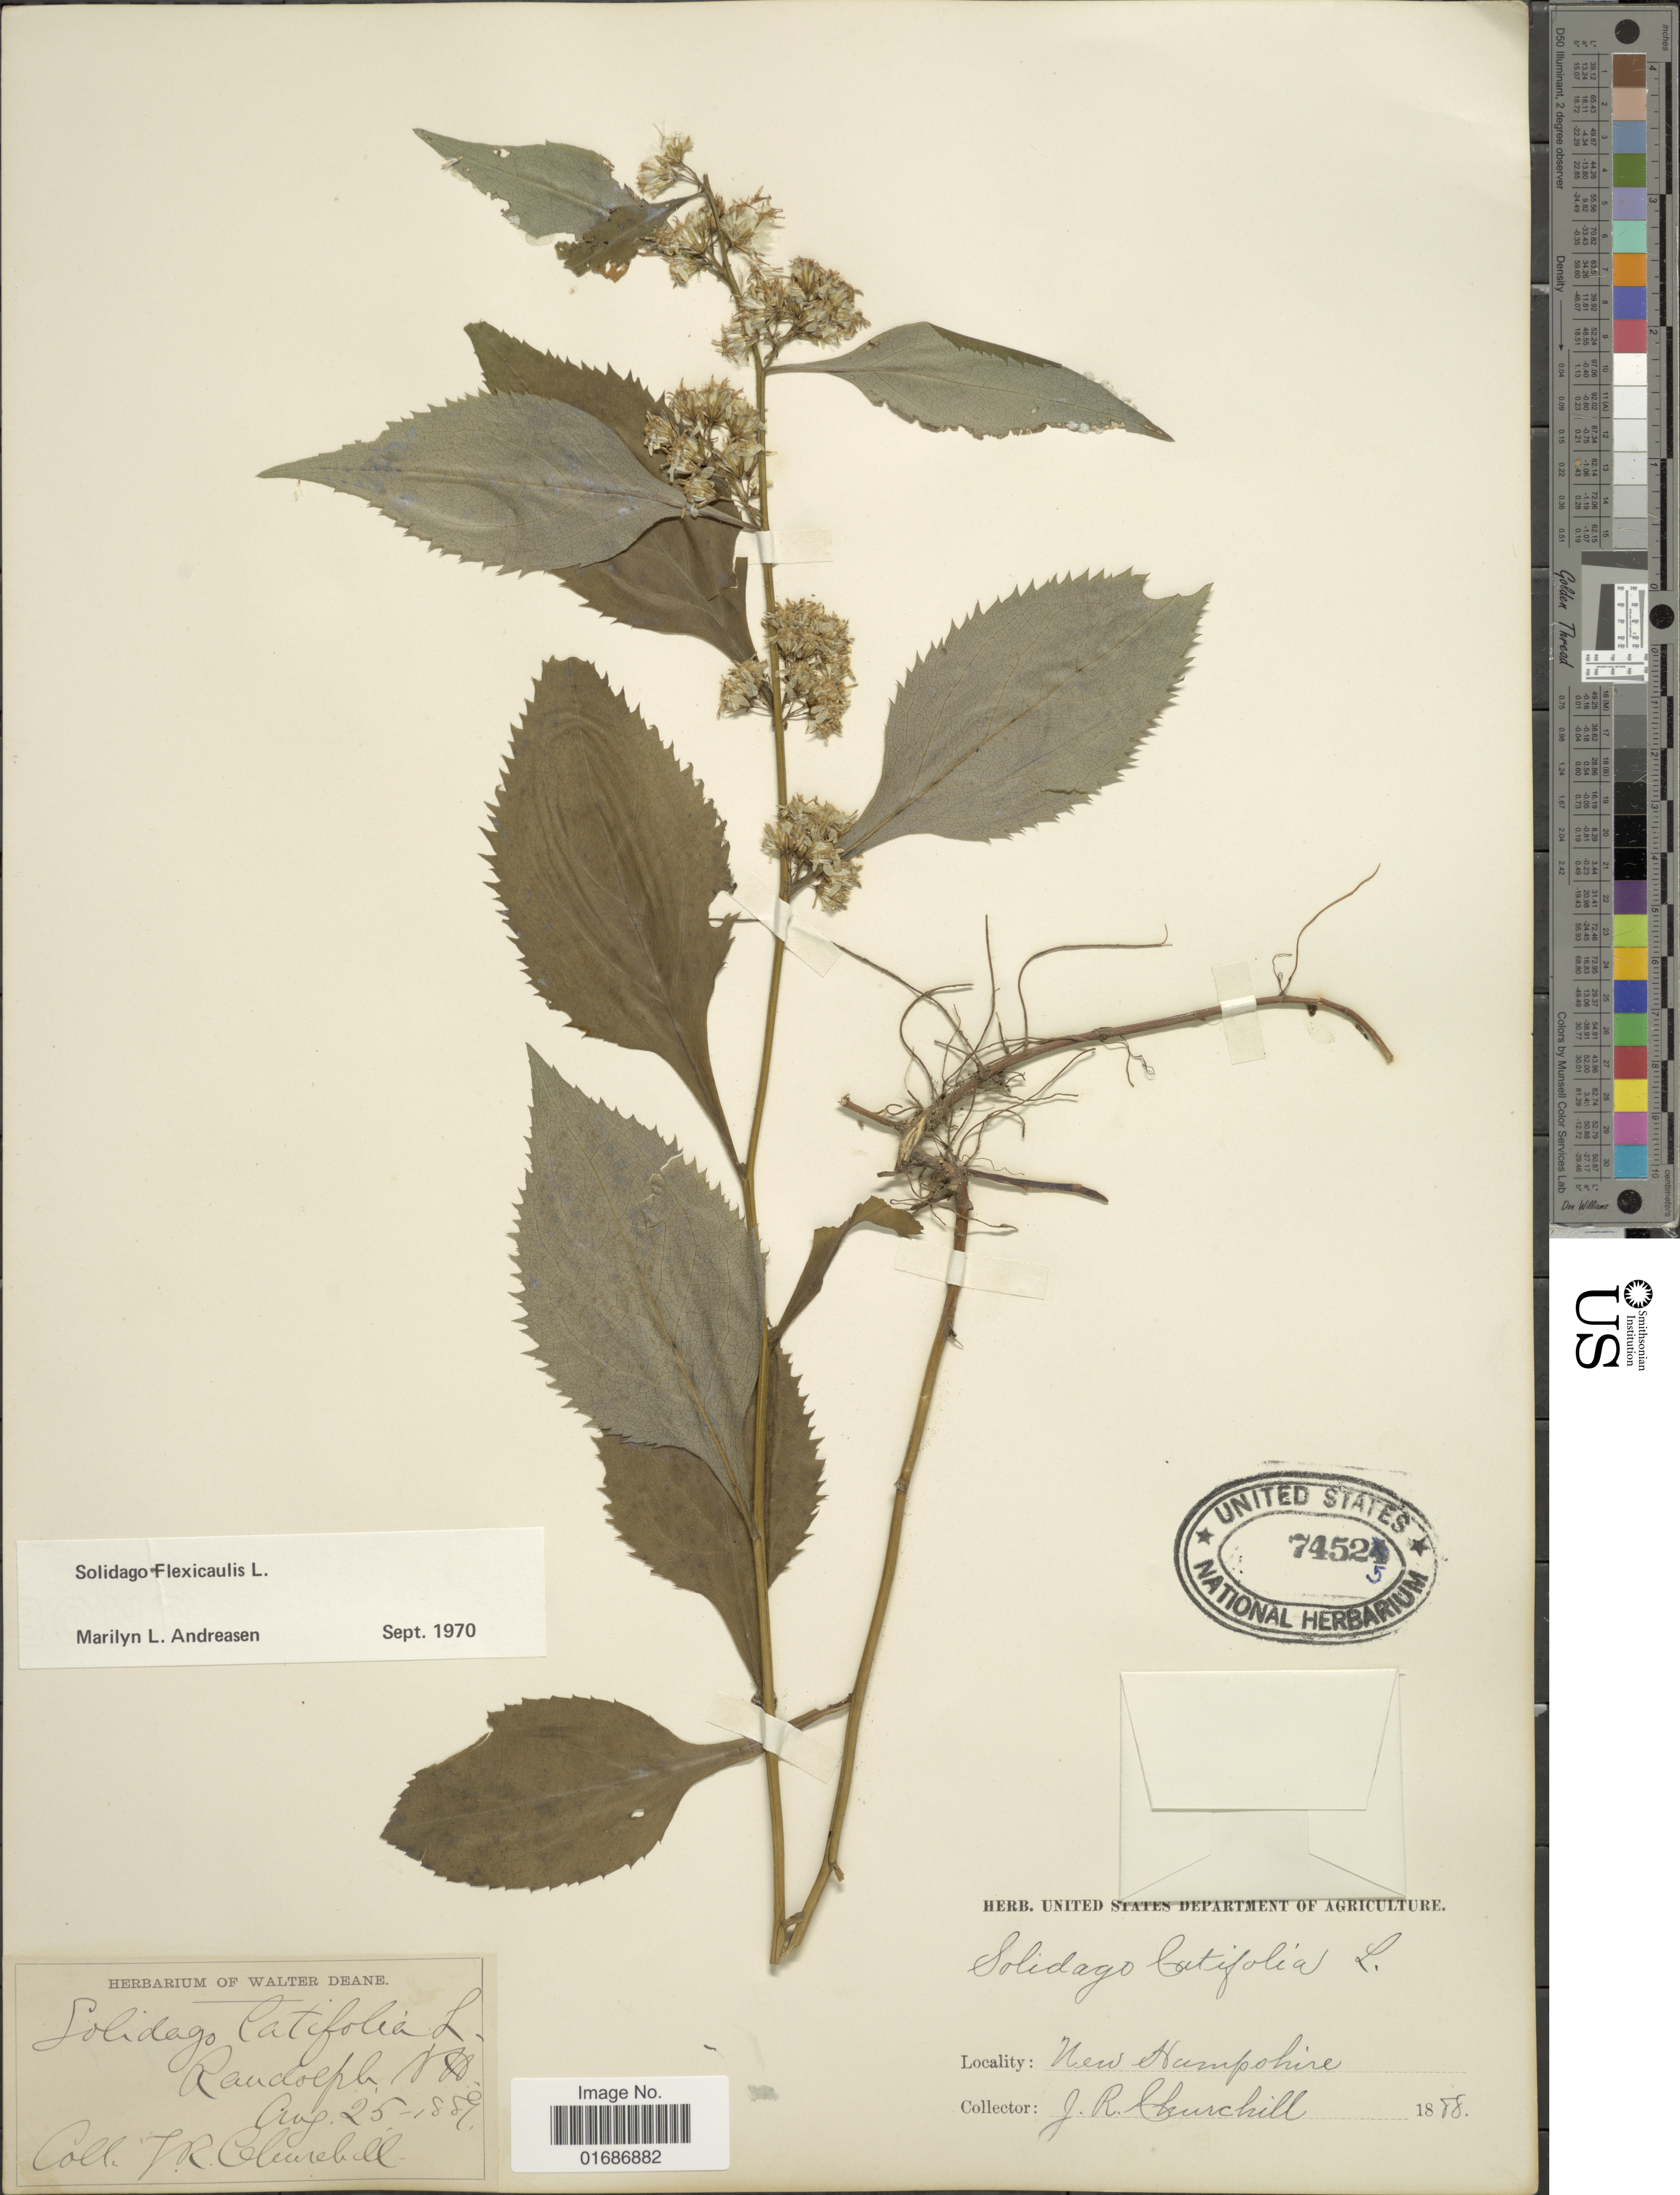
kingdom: Plantae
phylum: Tracheophyta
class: Magnoliopsida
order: Asterales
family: Asteraceae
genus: Solidago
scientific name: Solidago flexicaulis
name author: L.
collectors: J. Churchill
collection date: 1889-08-25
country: United States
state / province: New Hampshire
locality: Randolph N.H.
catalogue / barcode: US 74525